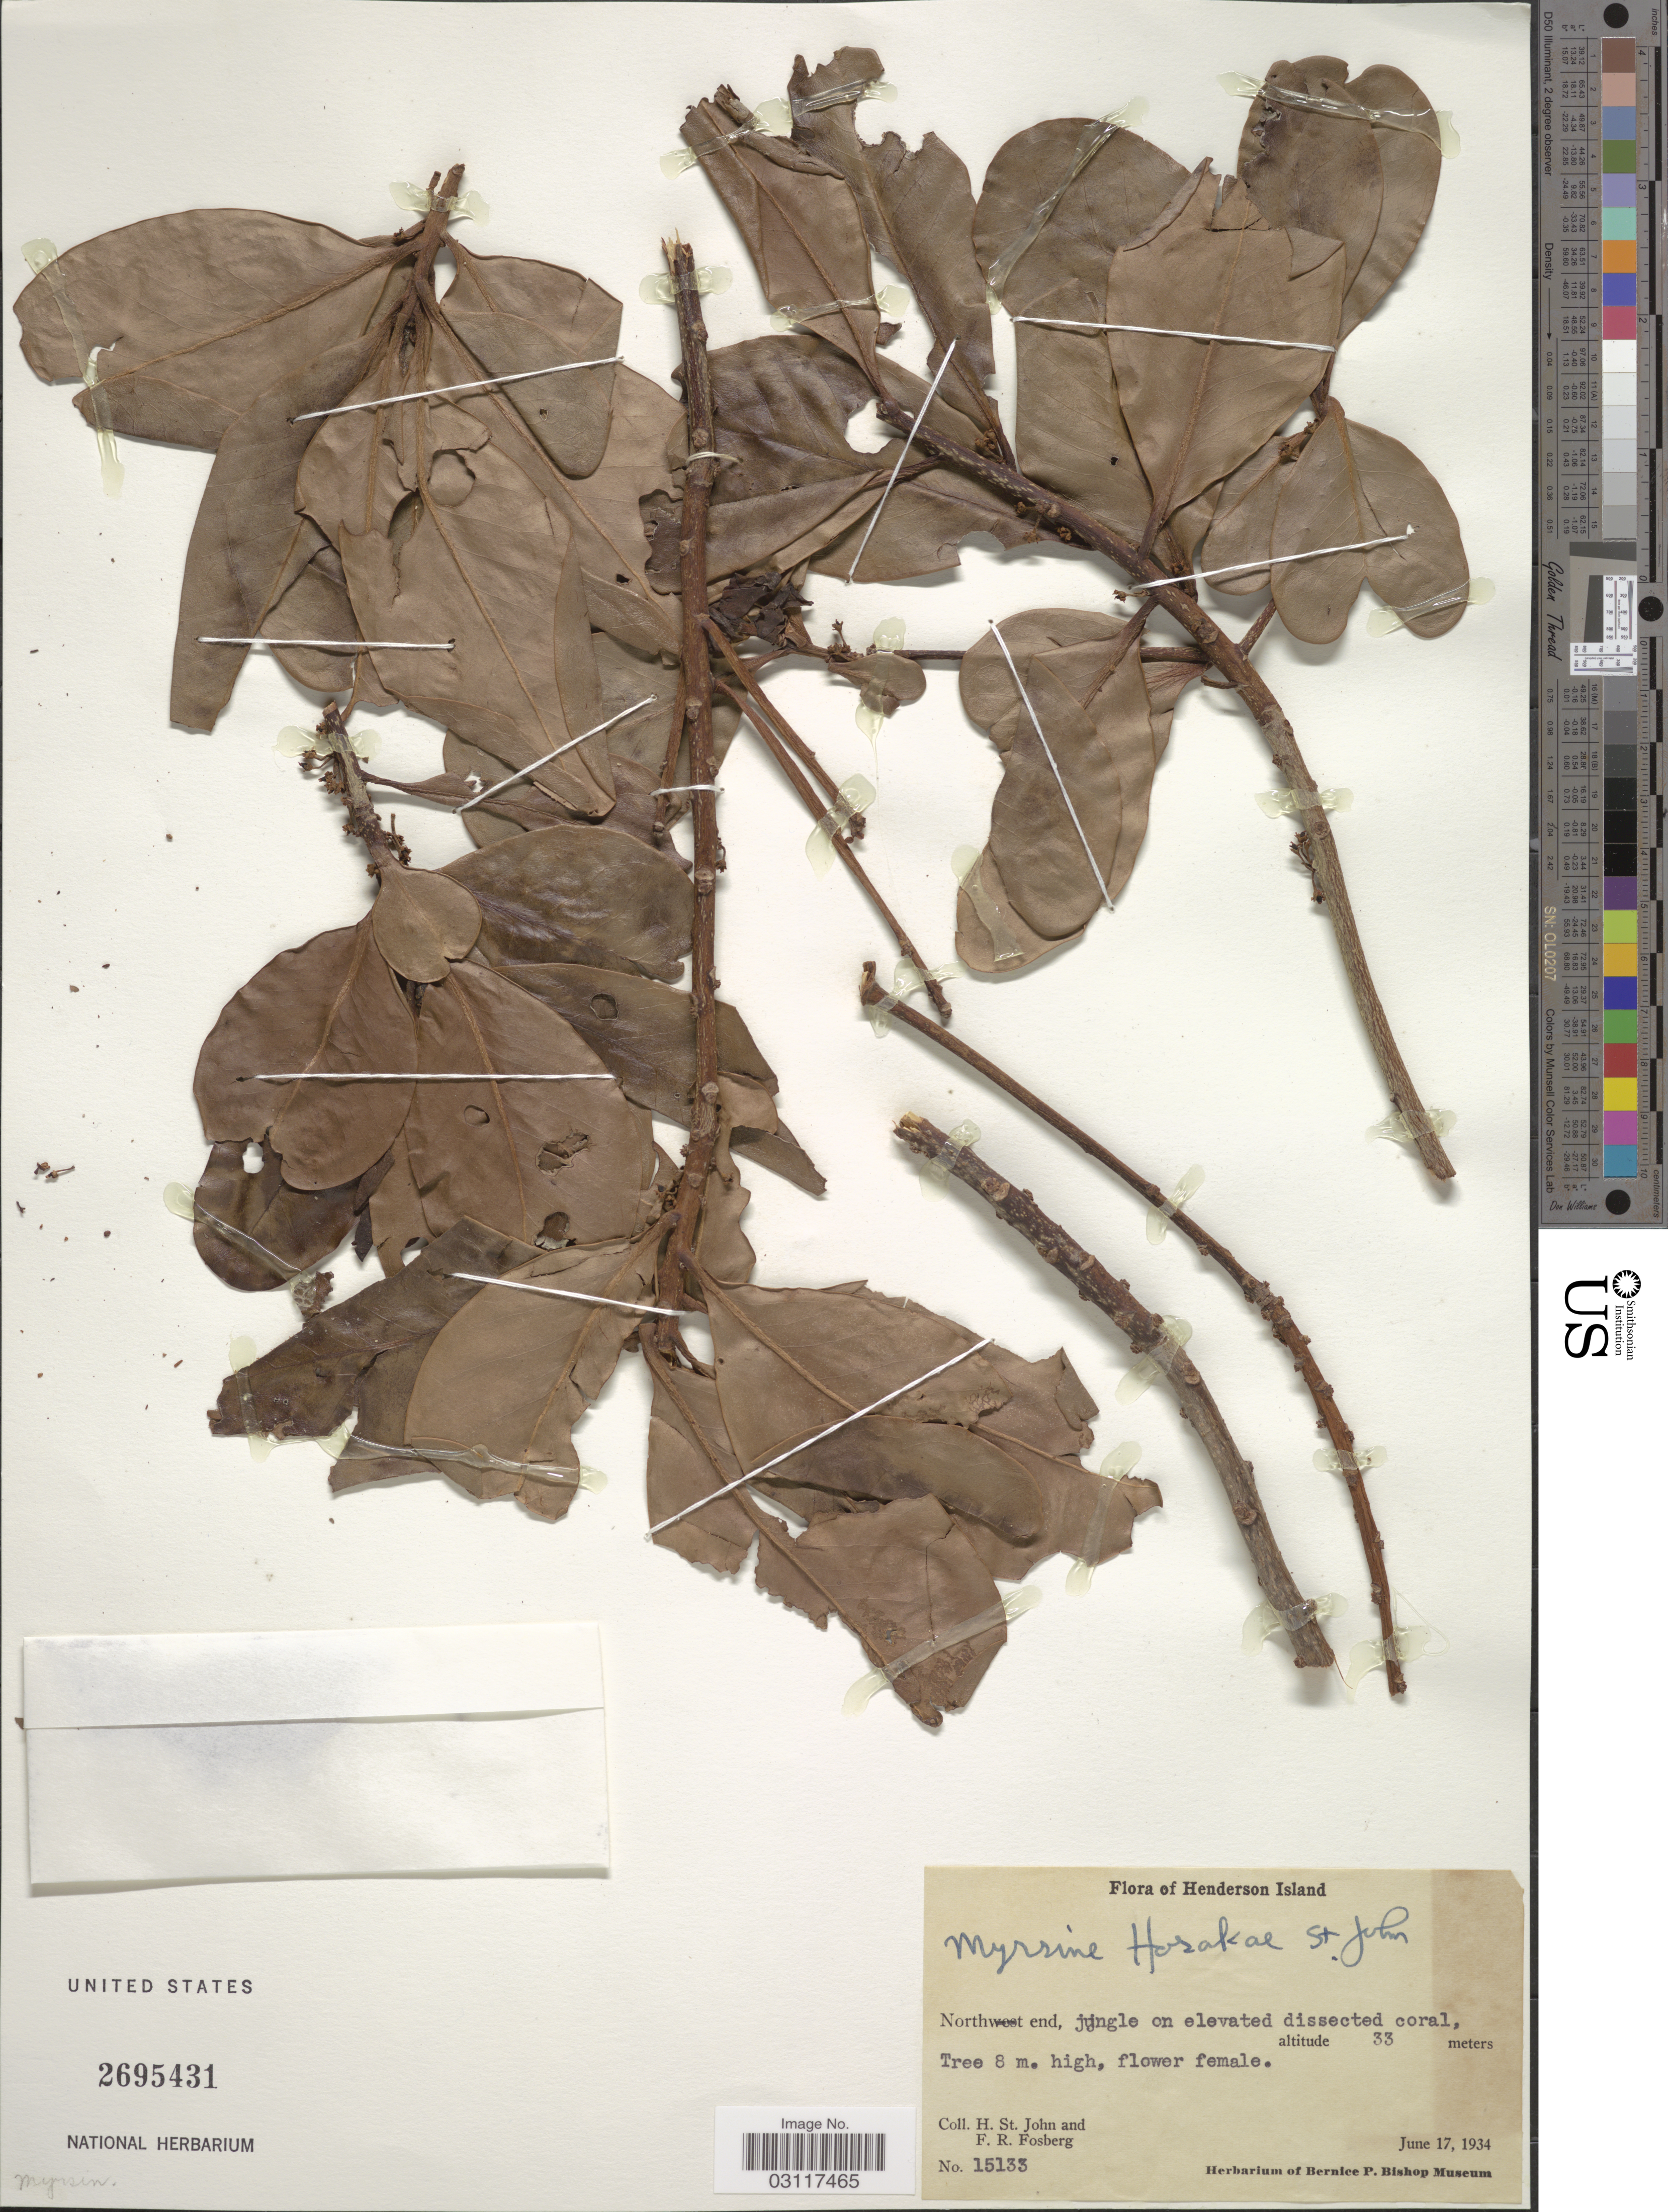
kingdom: Plantae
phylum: Tracheophyta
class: Magnoliopsida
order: Ericales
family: Primulaceae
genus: Myrsine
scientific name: Myrsine hosakae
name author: H. St. John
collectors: H. St. John & F. R. Fosberg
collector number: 15133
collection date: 1934-06-17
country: Pitcairn Islands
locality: Henderson Island, North end.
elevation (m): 33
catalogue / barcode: US 2695431